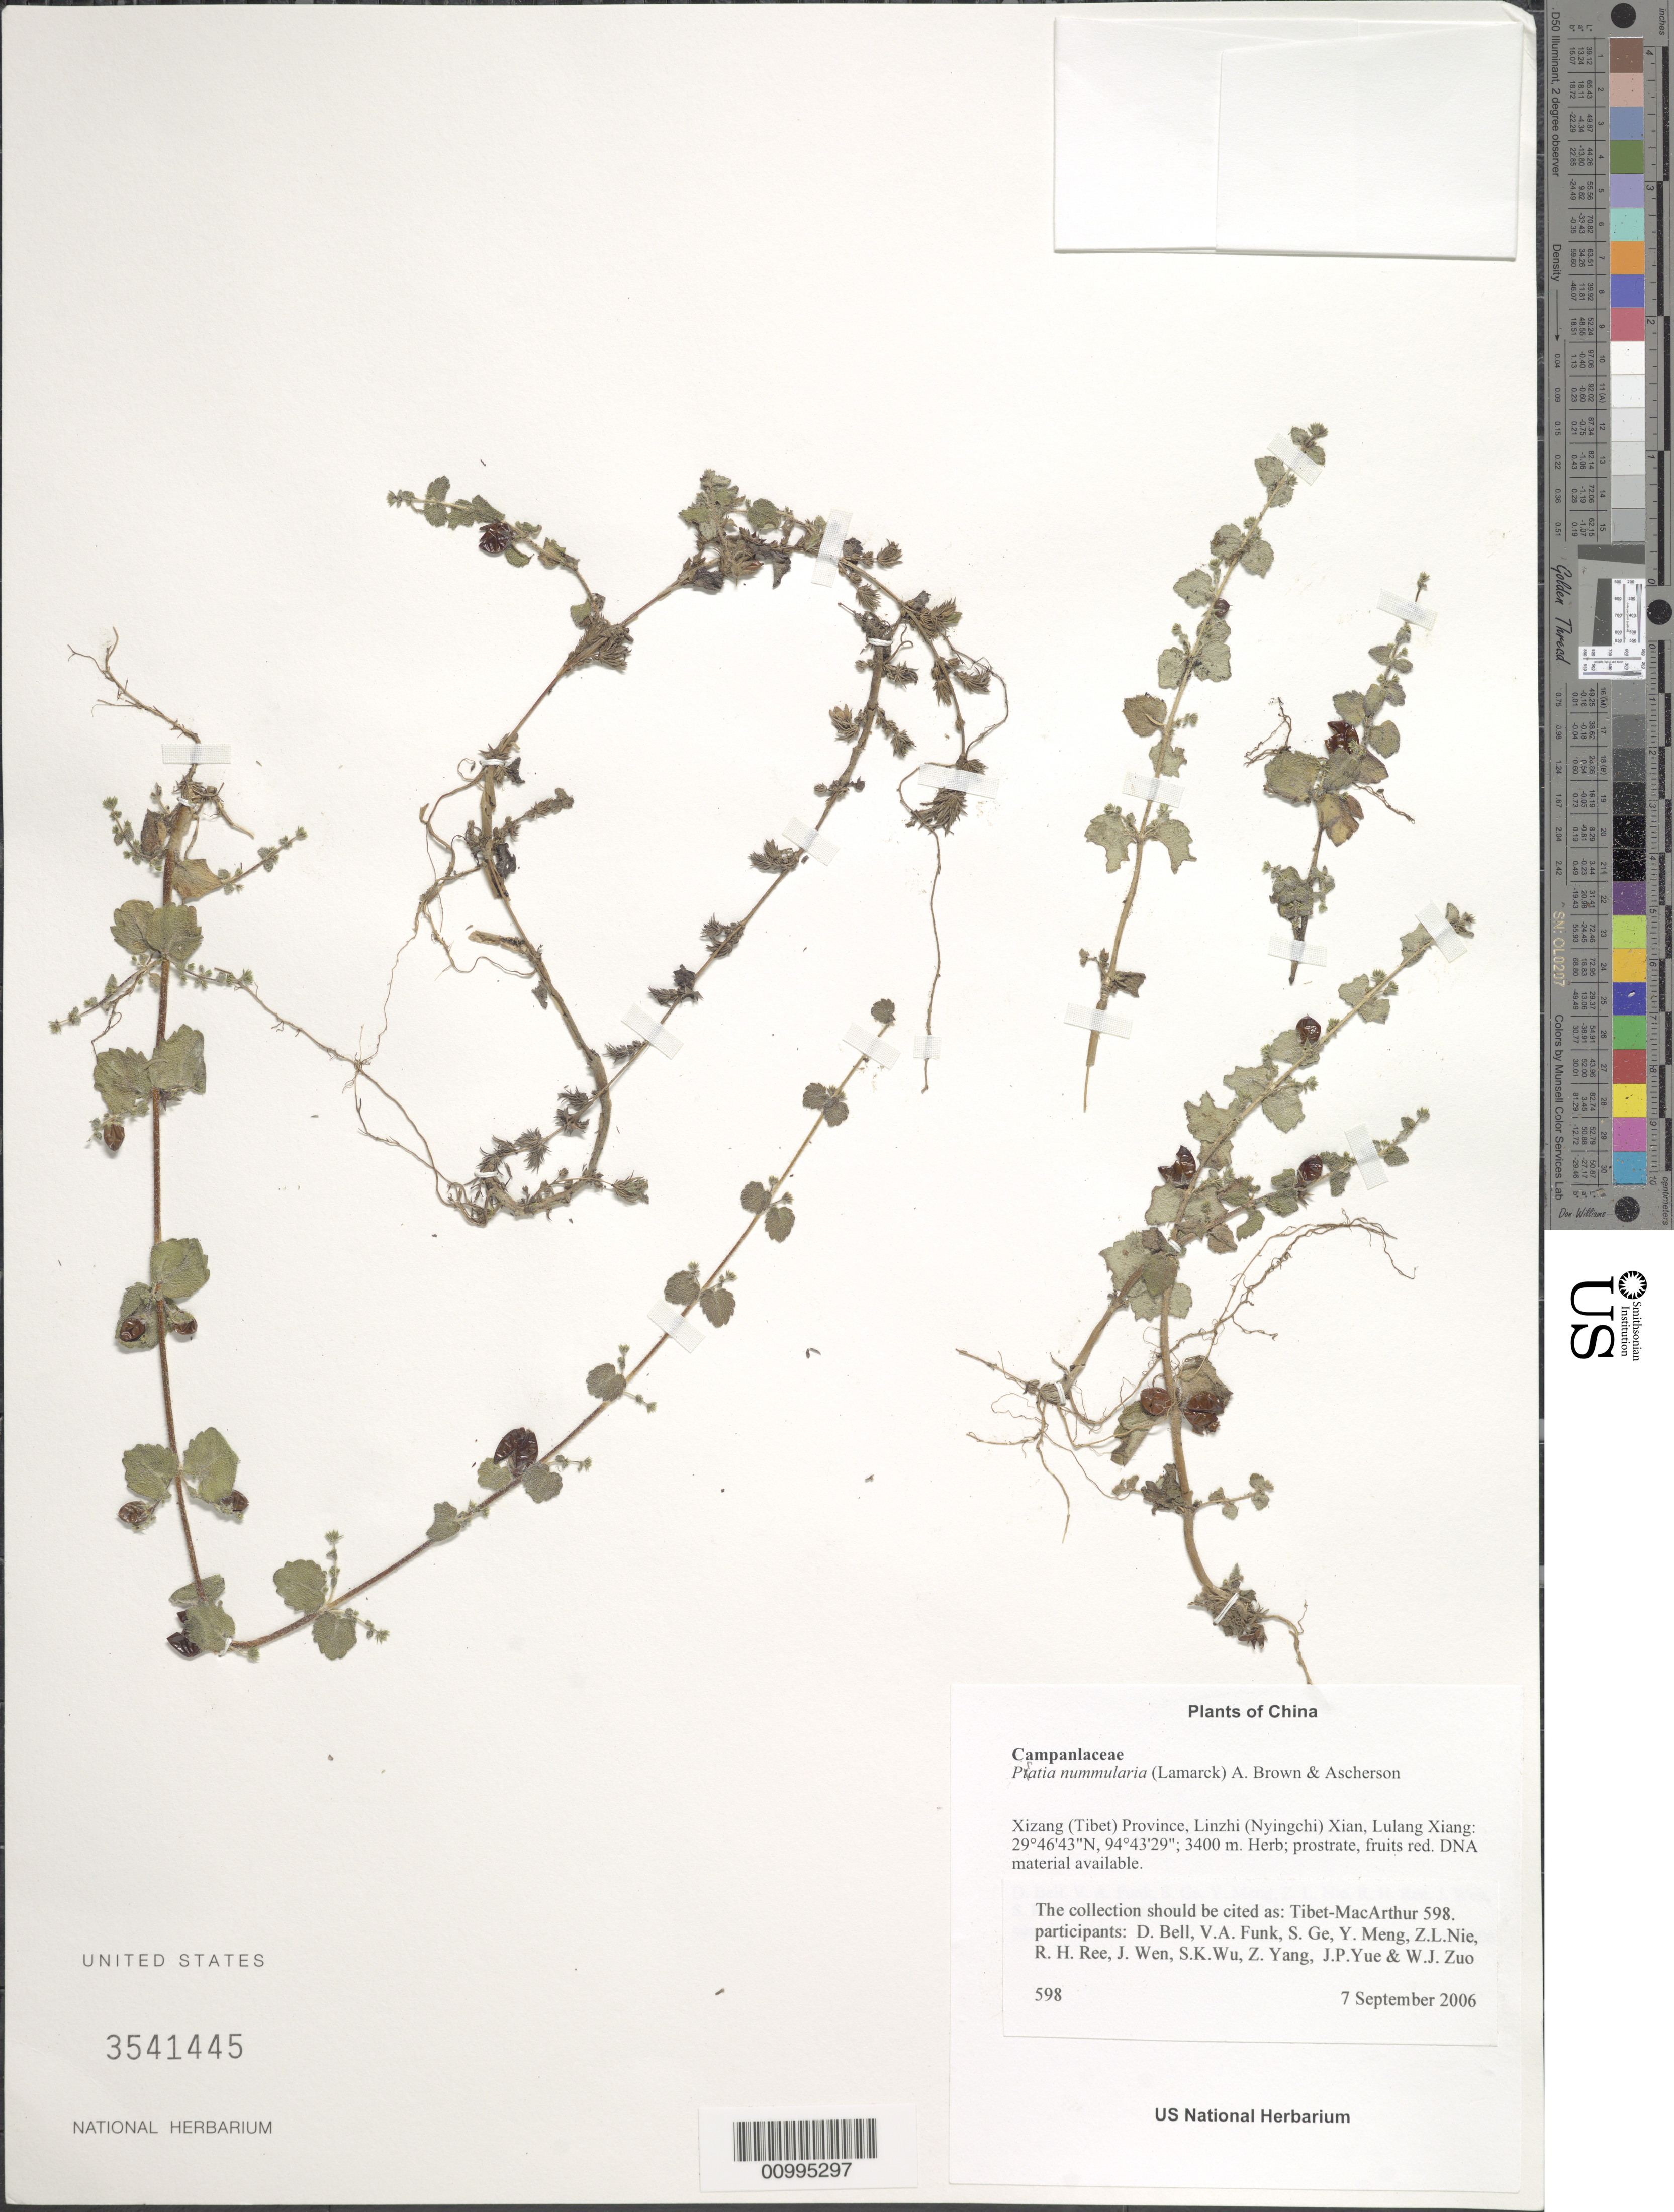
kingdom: Plantae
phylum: Tracheophyta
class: Magnoliopsida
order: Asterales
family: Campanulaceae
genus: Pratia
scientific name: Pratia nummularia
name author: (Lam.) A. Braun & Asch.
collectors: Tibet-MacArthur, D. A. Bell, V. Funk, S. Ge, Y. Meng, Z. Nie, R. Ree, J. Wen, S. K. Wu, Z. Yang, J. Yue & W. Zuo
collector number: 598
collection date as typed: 07 Sep 2006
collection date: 2006-09-07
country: China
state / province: Xizang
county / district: Linzhi (Nyingchi) Xian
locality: Lulang Xiang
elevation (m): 3400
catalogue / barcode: US 3541445